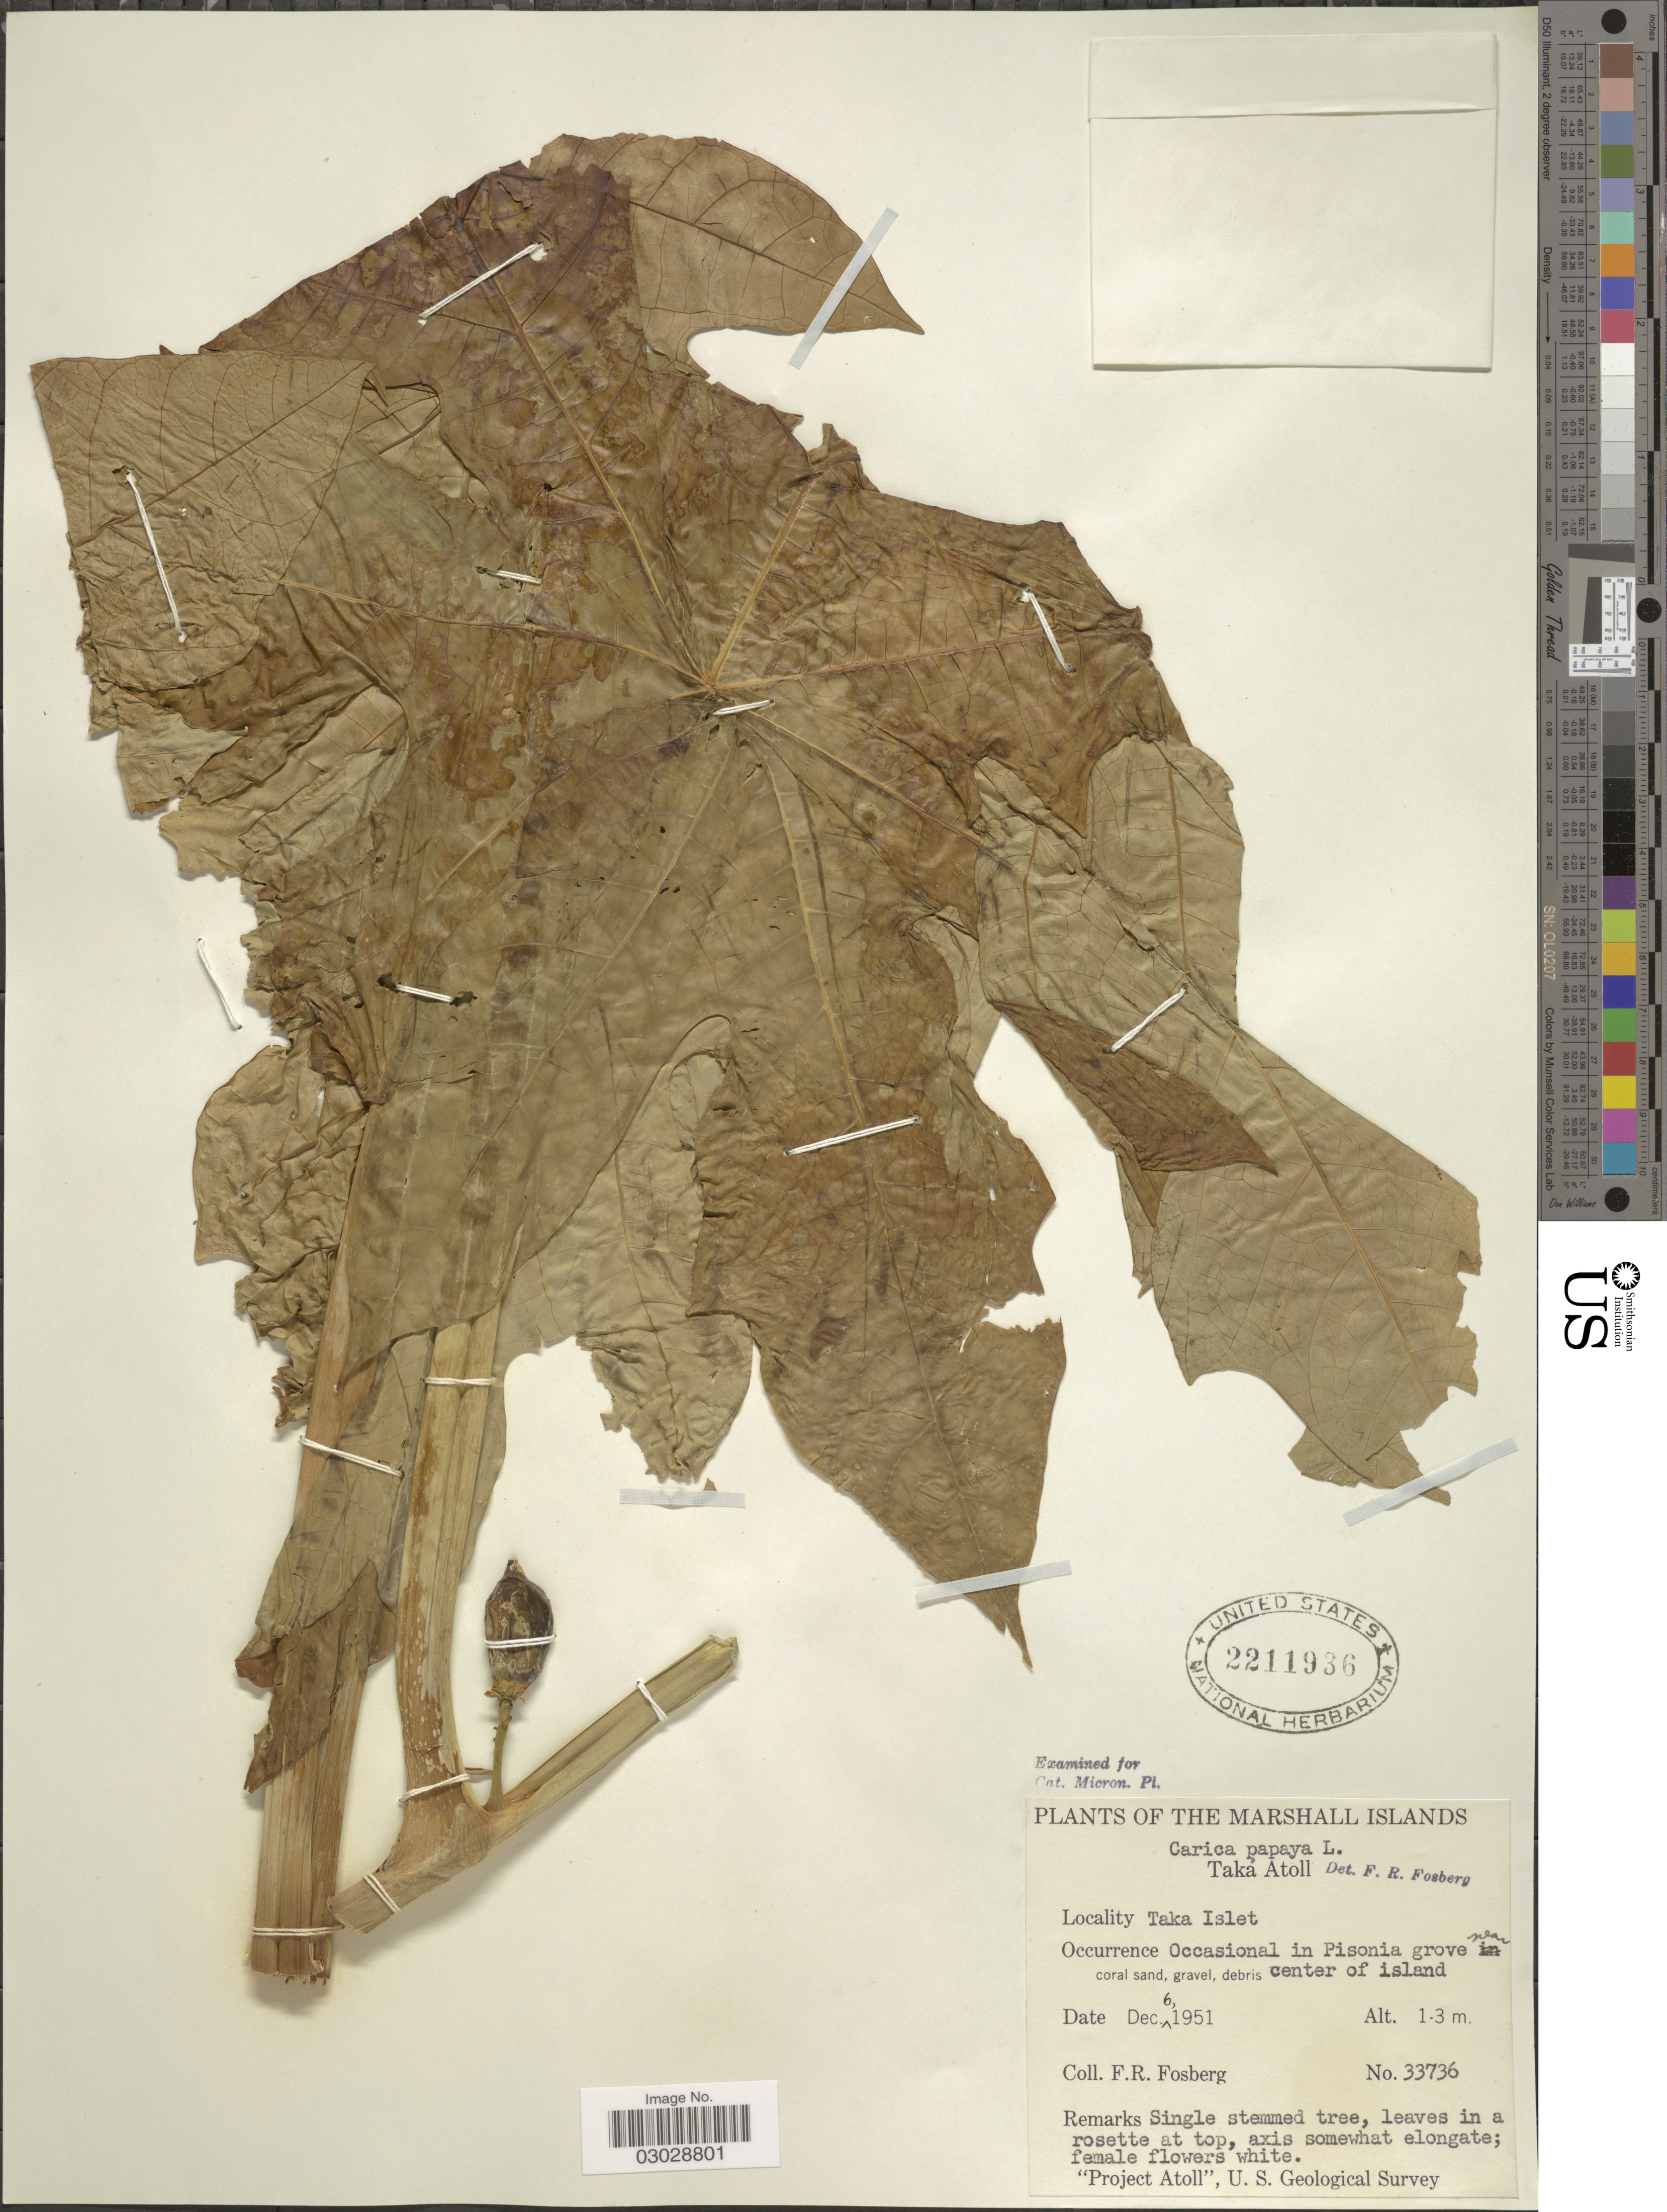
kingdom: Plantae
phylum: Tracheophyta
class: Magnoliopsida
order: Brassicales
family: Caricaceae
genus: Carica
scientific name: Carica papaya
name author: L.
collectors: F. R. Fosberg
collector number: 33736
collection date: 1951-12-06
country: Marshall Islands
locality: Taka Atoll. Taka Islet. Center of island.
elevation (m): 1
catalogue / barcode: US 2211936